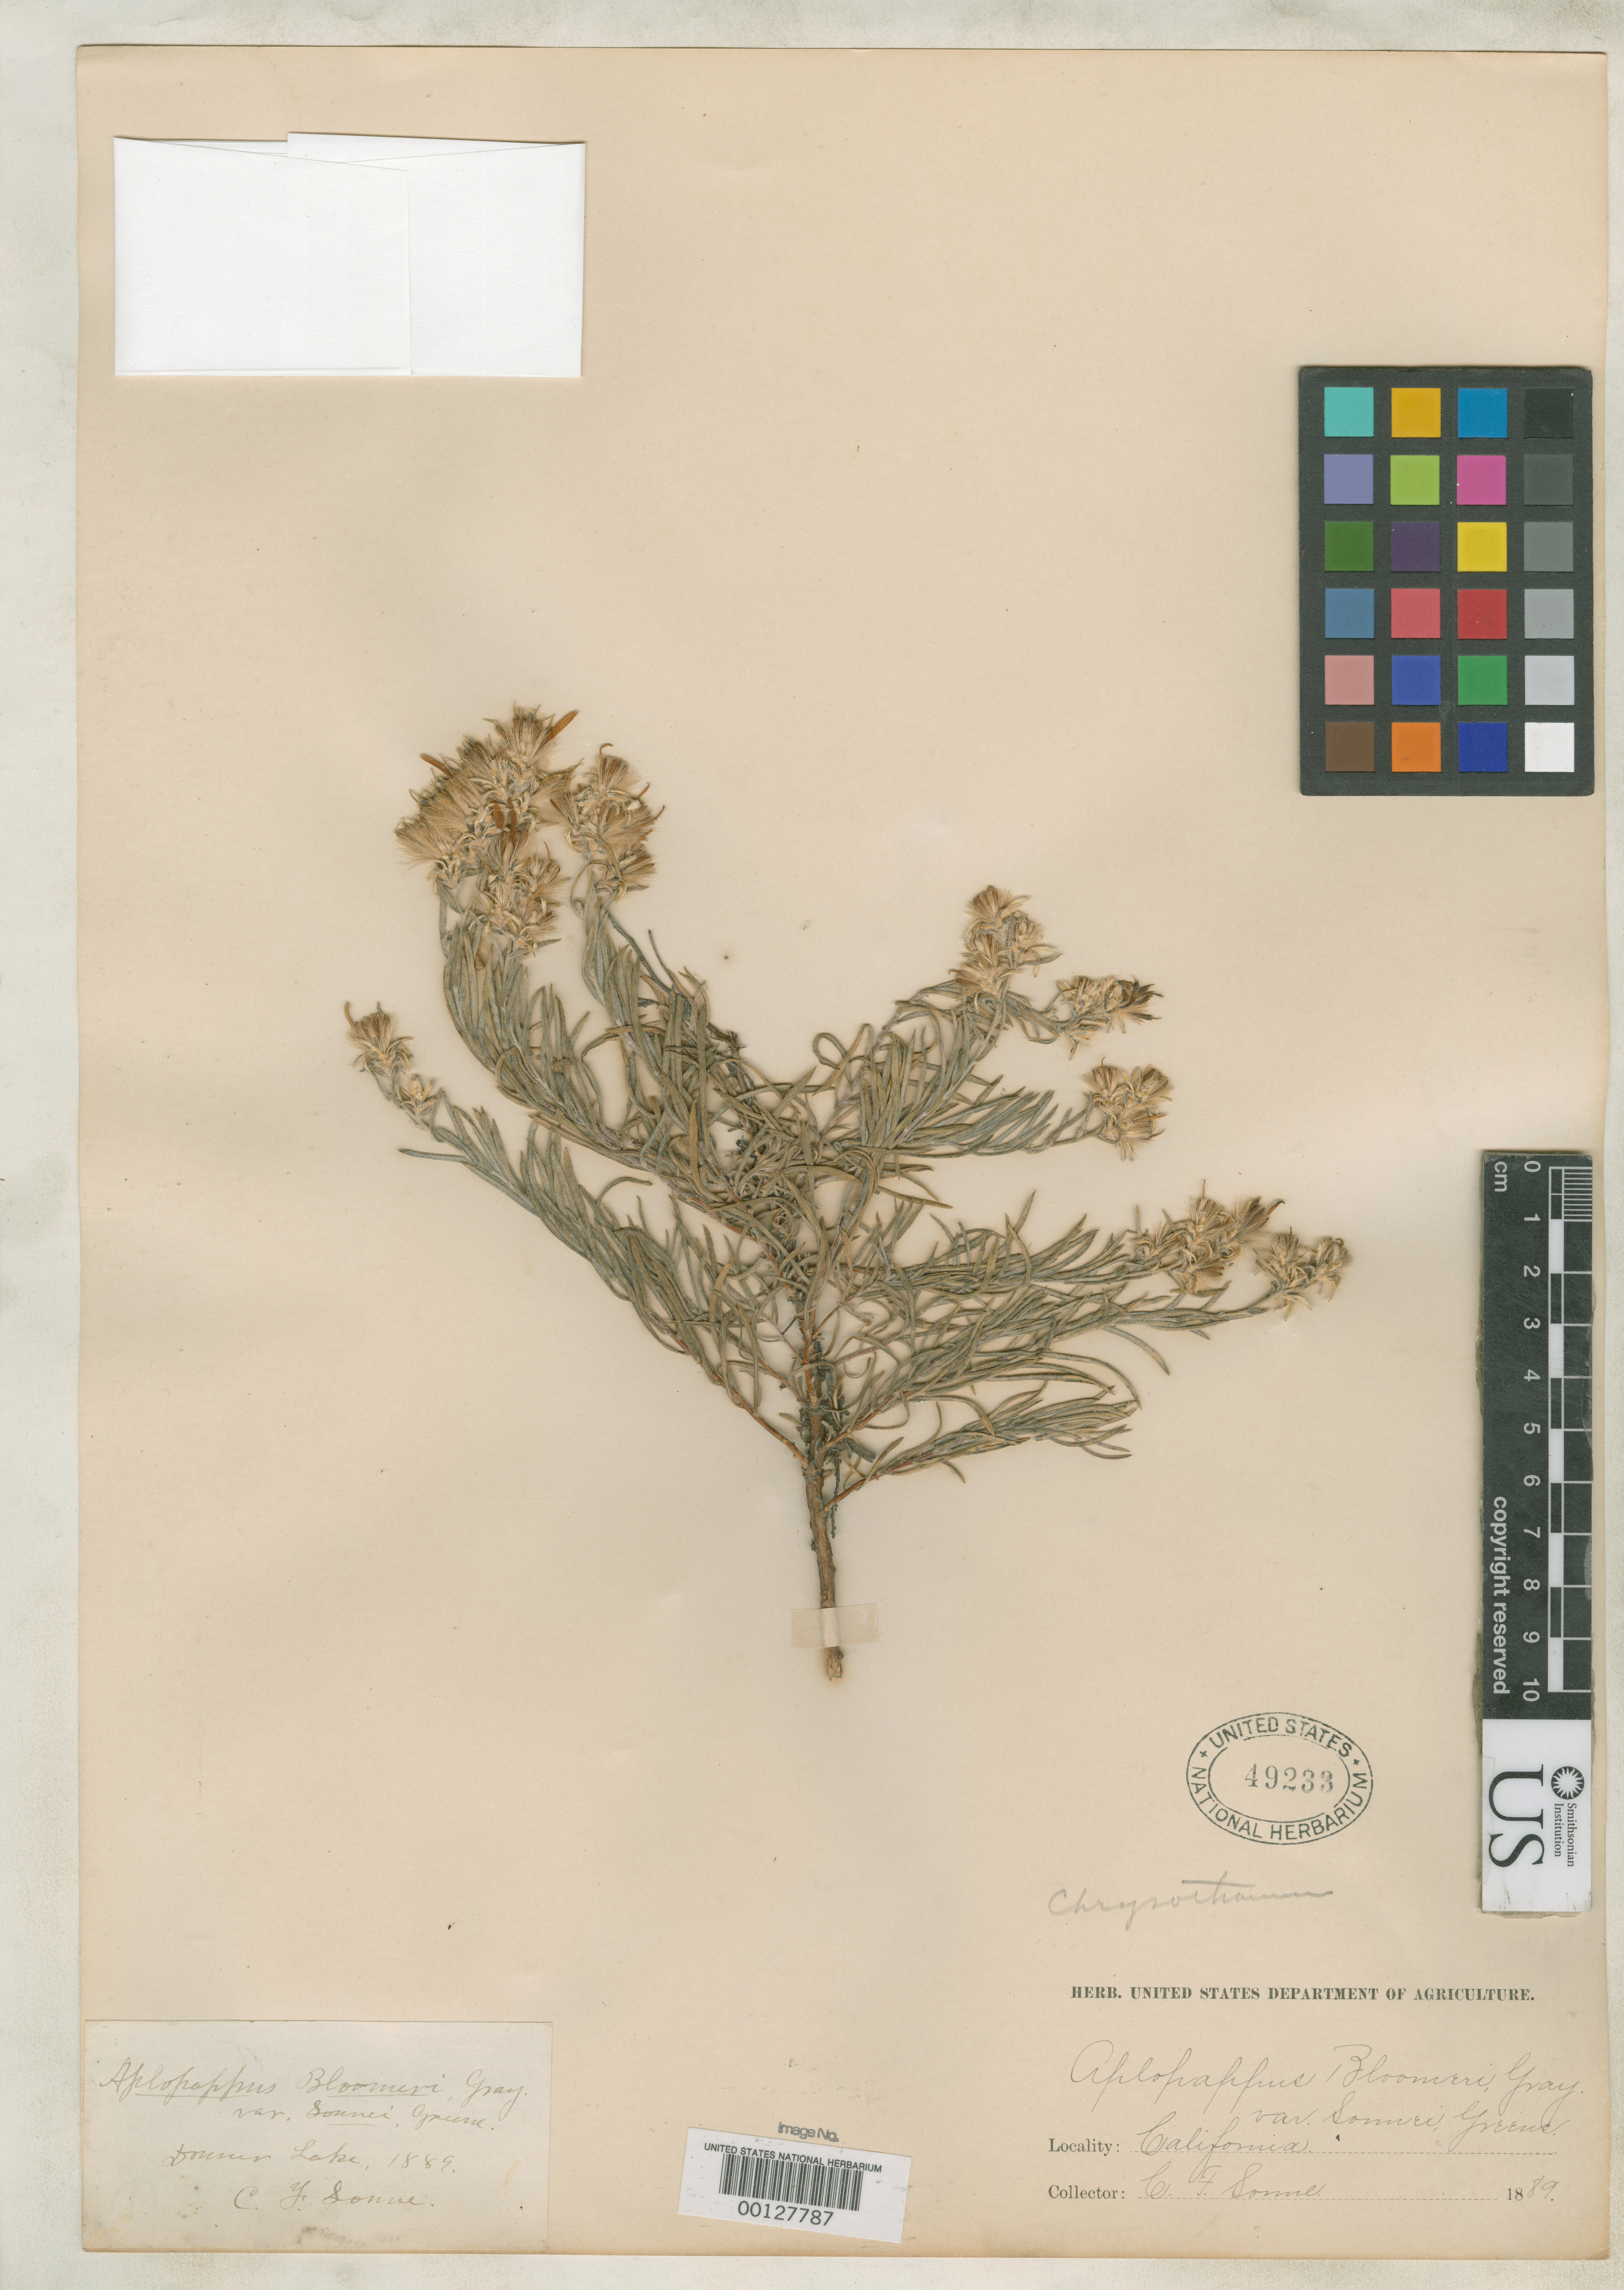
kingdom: Plantae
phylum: Tracheophyta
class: Magnoliopsida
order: Asterales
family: Asteraceae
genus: Haplopappus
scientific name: Haplopappus bloomeri var. sonnei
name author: Greene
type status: Isotype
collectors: C. Sonne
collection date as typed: Aug 1889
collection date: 1889-08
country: United States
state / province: California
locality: Donner Lake.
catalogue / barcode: US 49233